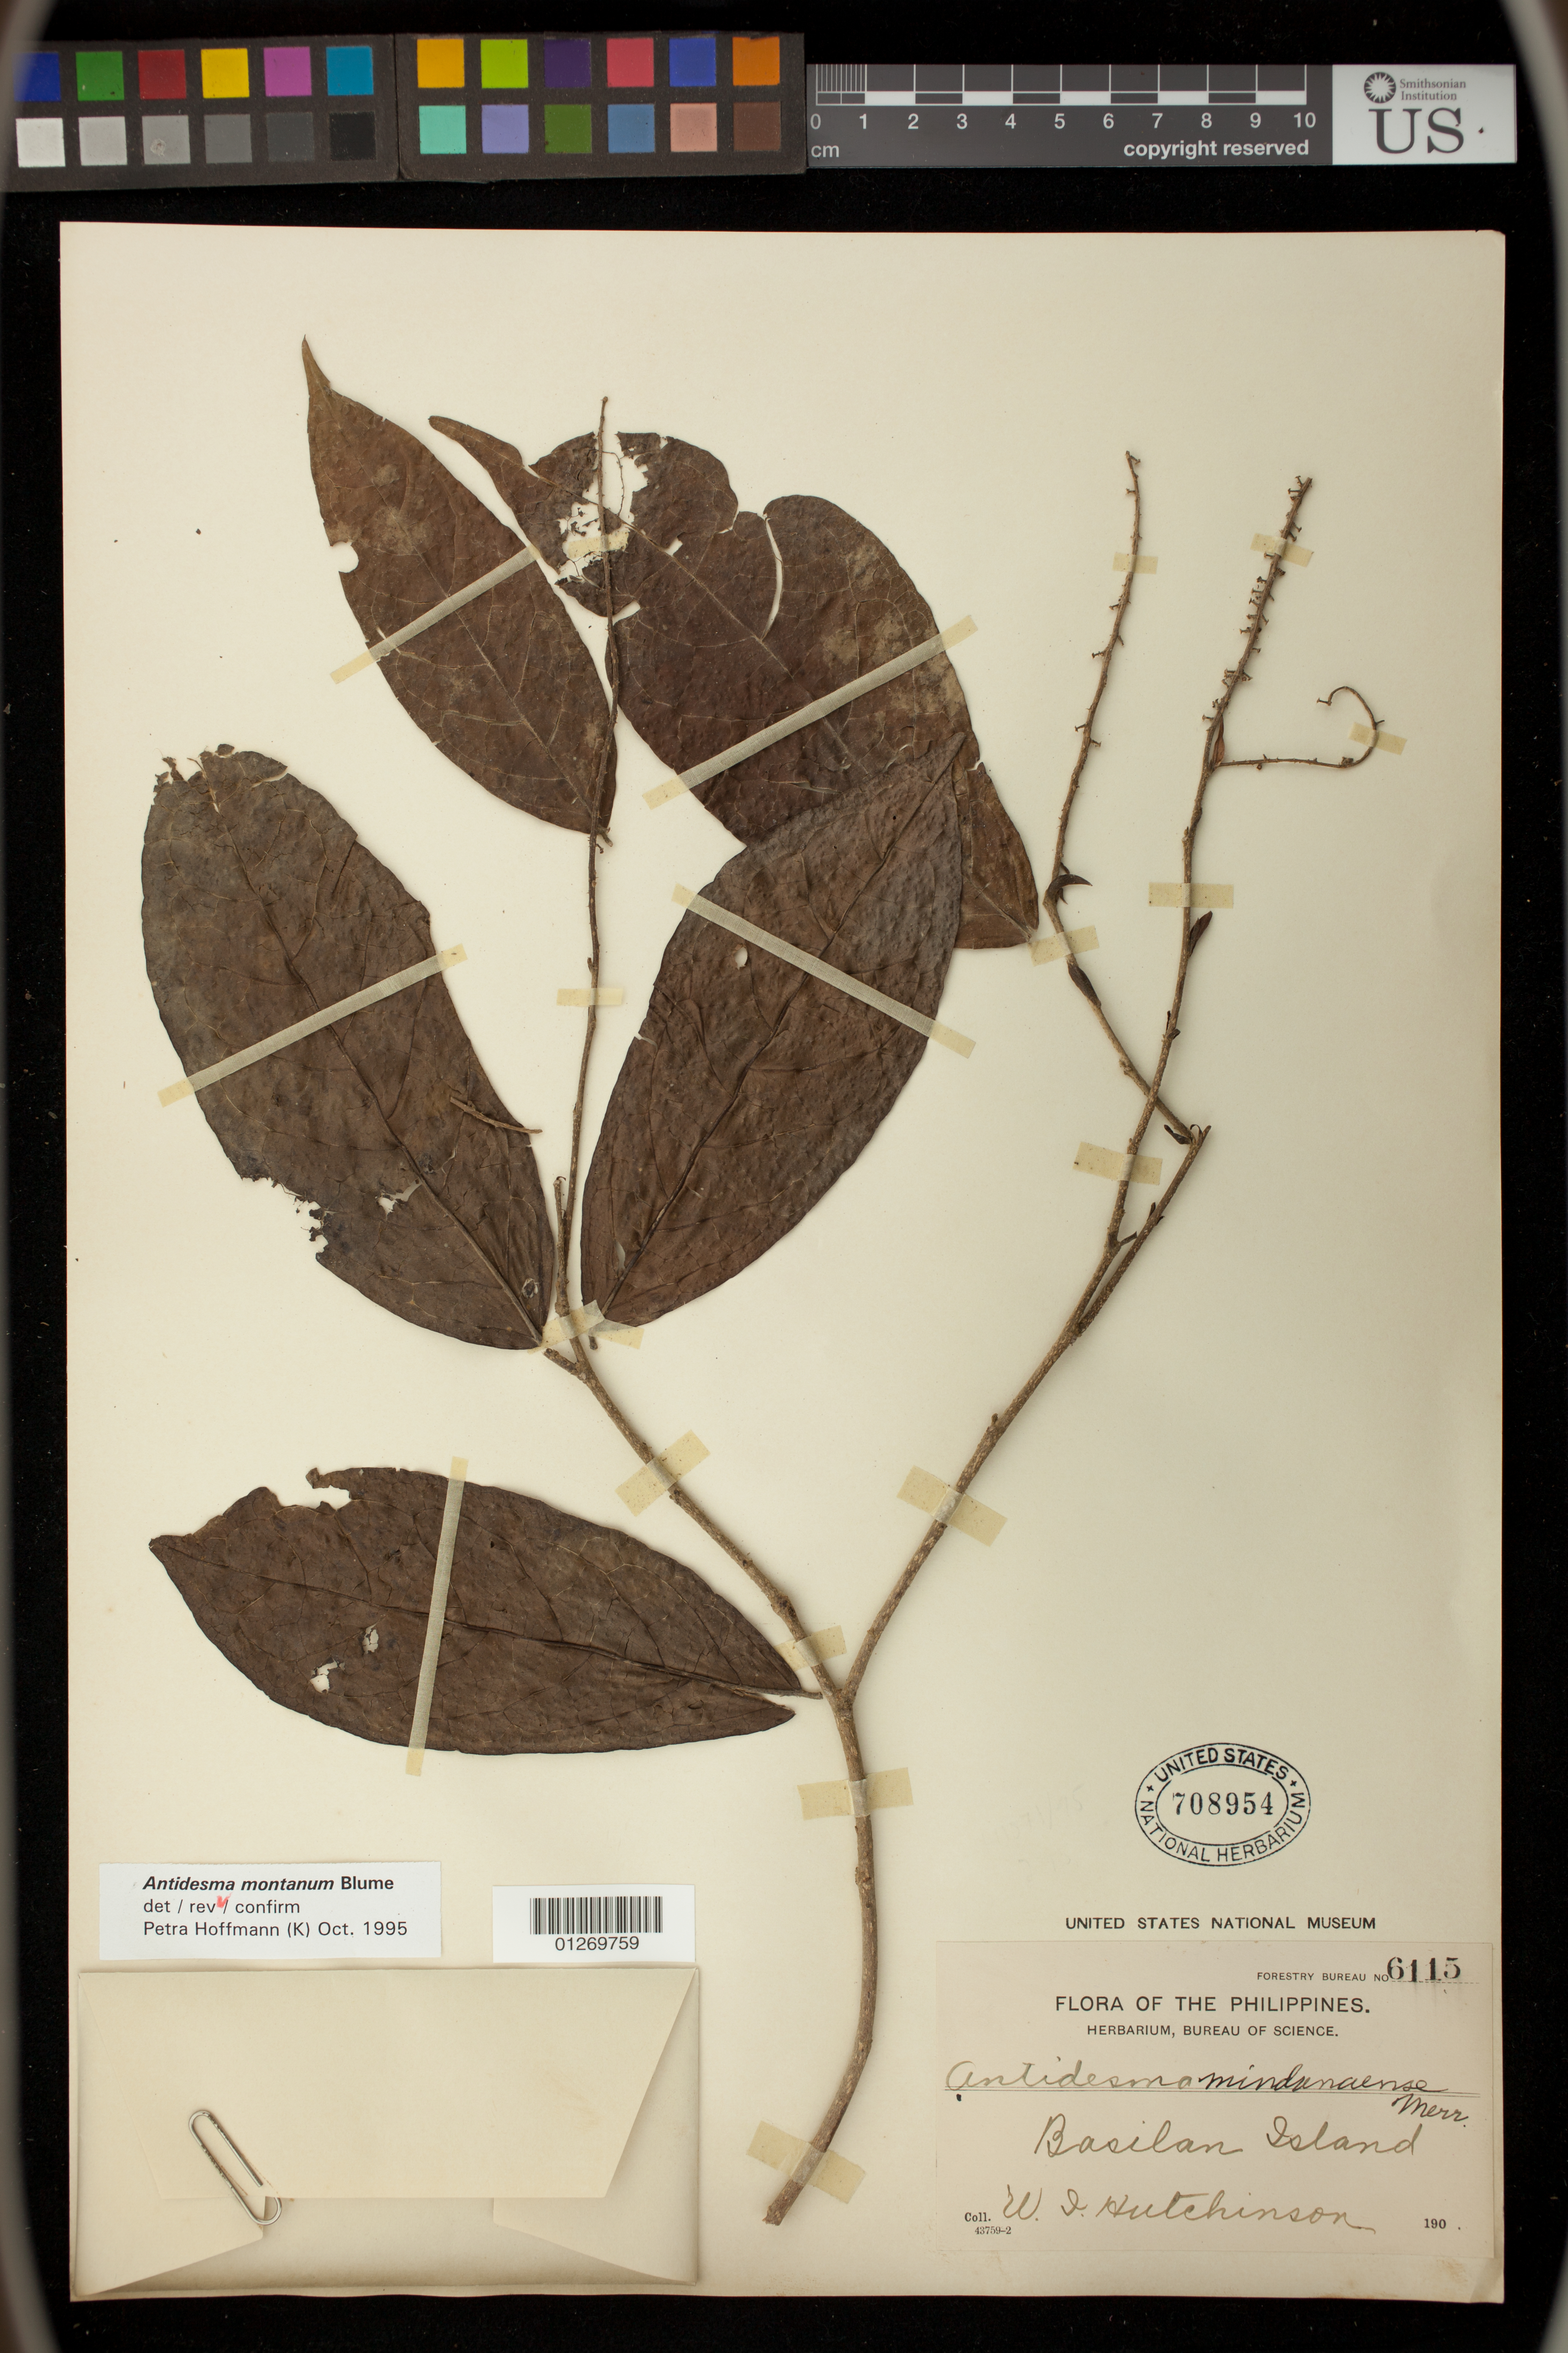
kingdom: Plantae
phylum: Tracheophyta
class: Magnoliopsida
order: Malpighiales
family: Phyllanthaceae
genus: Antidesma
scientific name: Antidesma montanum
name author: Blume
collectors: W. I. Hutchinson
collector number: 6115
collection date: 1905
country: Philippines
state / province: Muslim Mindanao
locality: Basilan Island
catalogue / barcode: US 708954